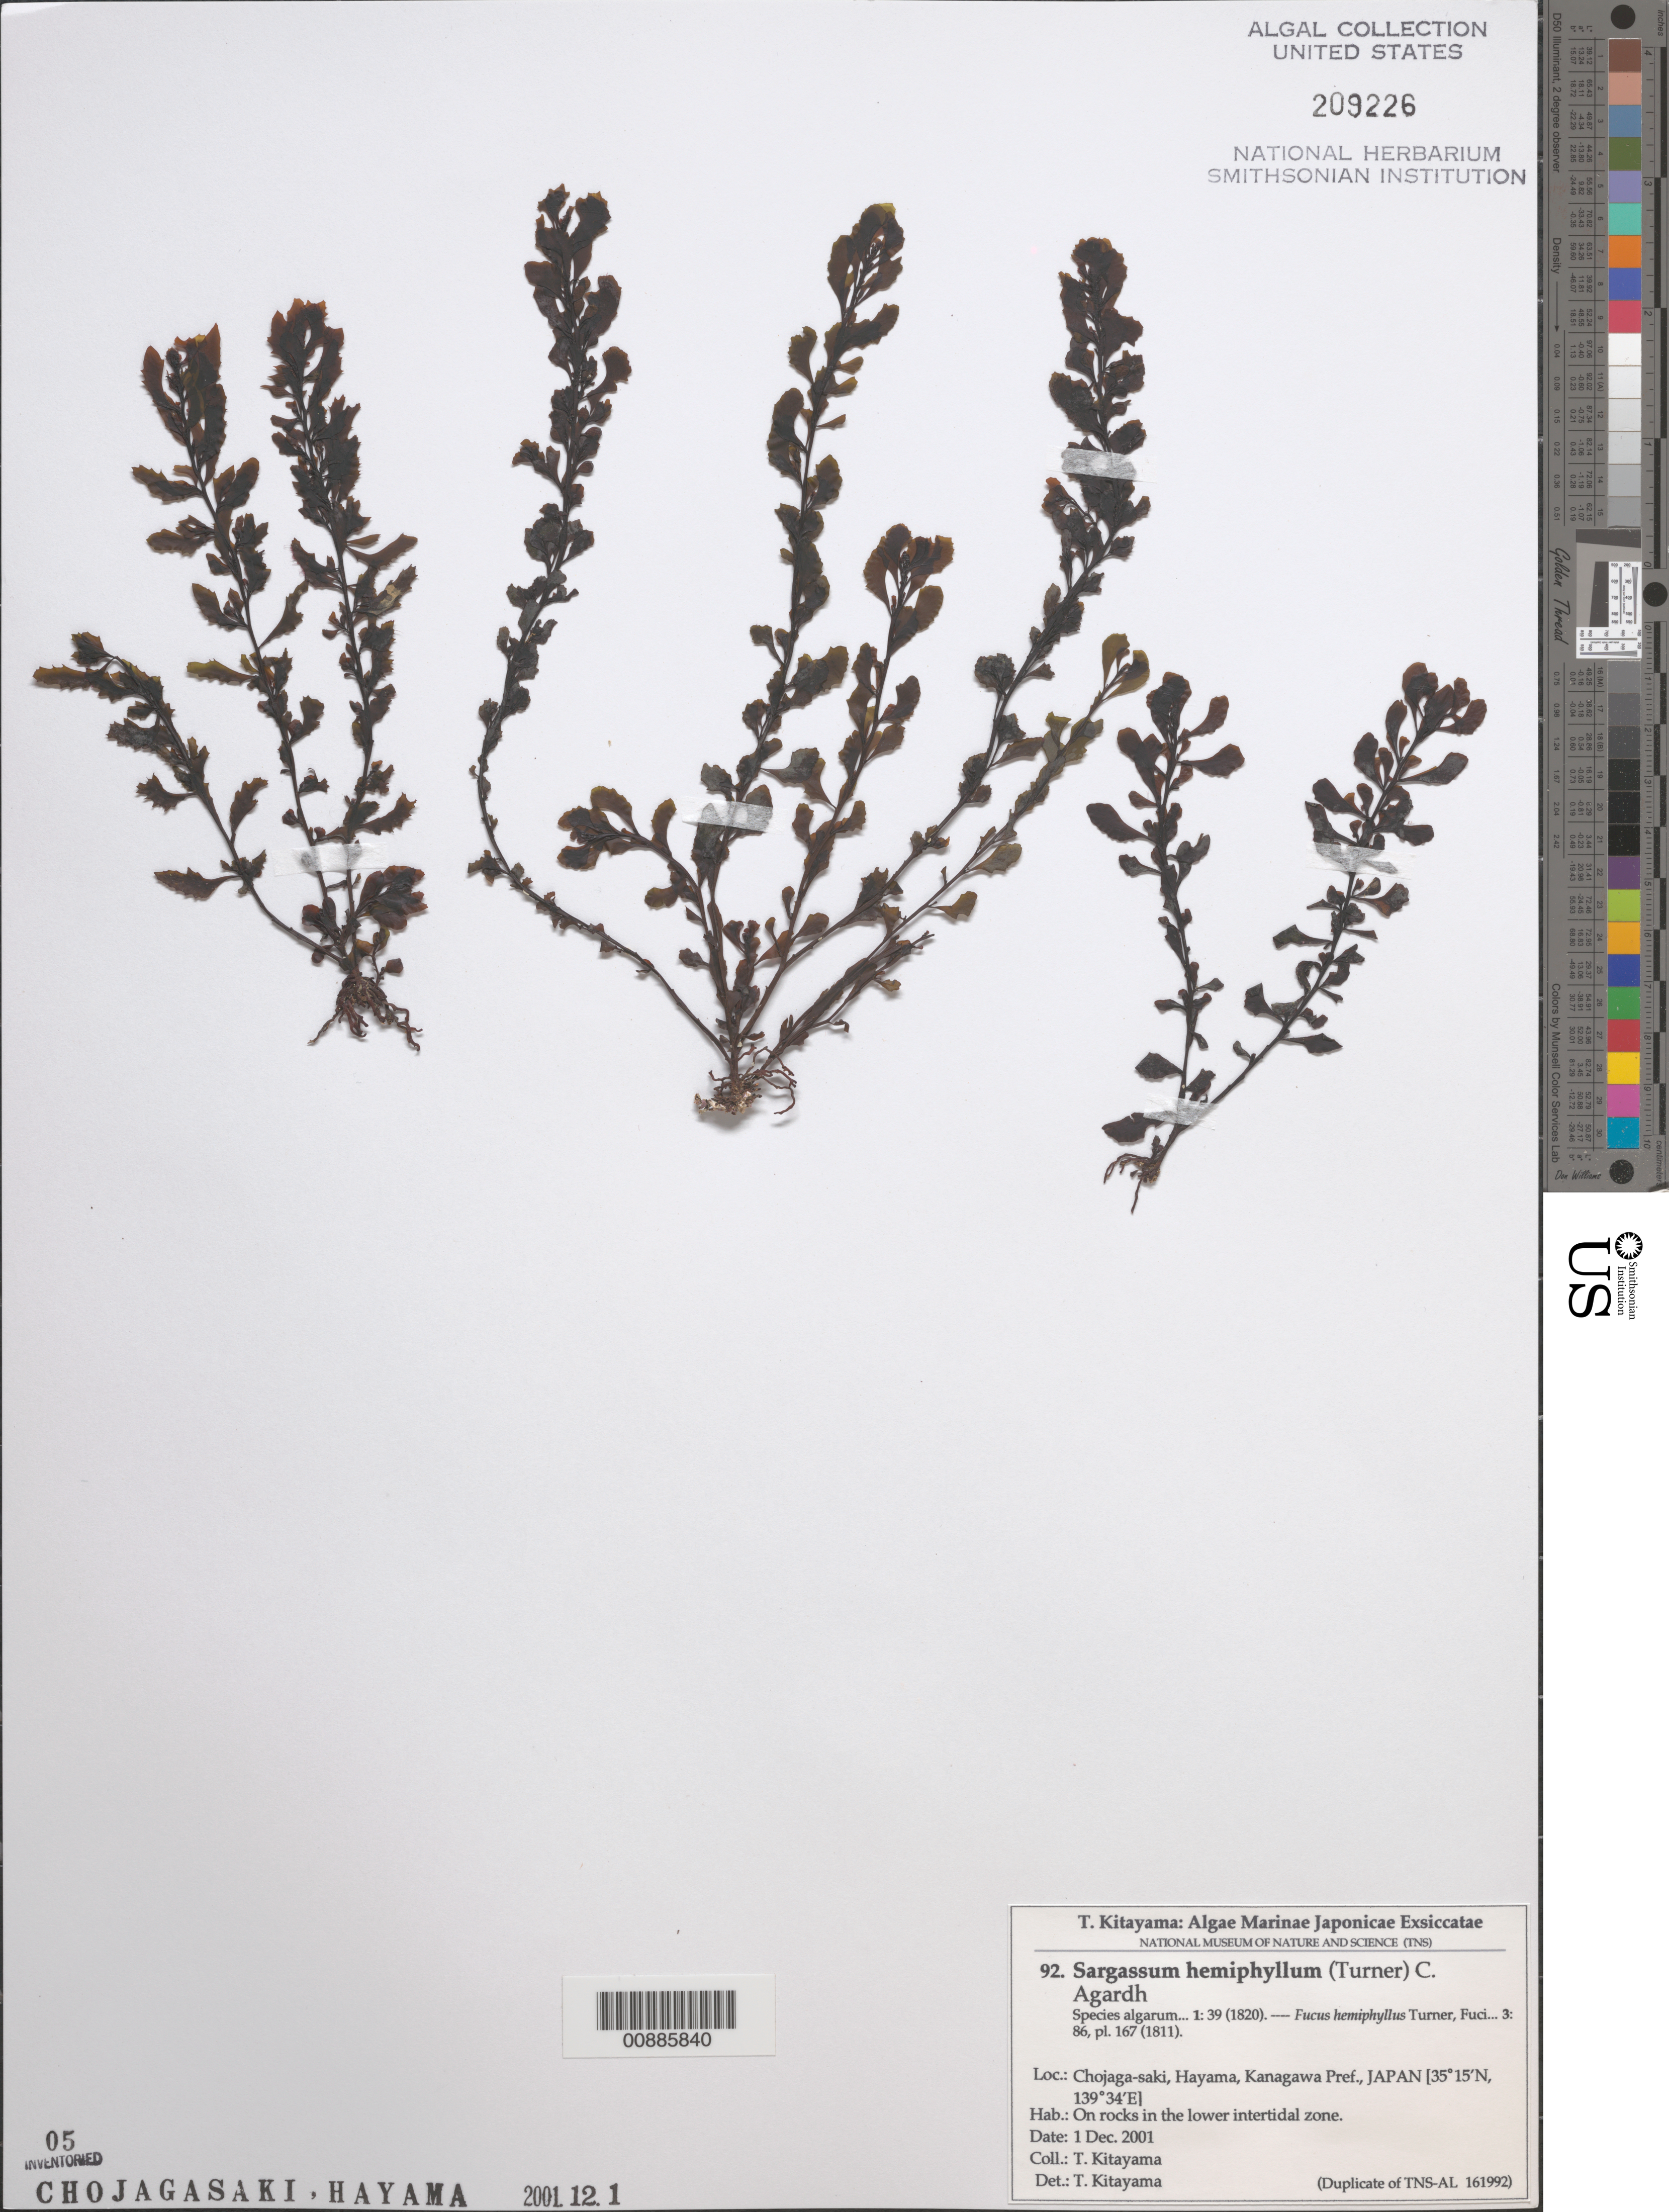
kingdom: Chromista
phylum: Ochrophyta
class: Phaeophyceae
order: Fucales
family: Sargassaceae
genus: Sargassum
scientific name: Sargassum hemiphyllum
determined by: Kitayama, T.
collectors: T. Kitayama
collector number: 92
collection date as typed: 01 Dec 2001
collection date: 2001-12-01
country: Japan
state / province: Kanagawa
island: Honshu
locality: Chojaga-saki, Hayama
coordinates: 35 15' N, 139 34' E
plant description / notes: Kitayama, T., Algae Marinae Japonicae Exsiccatae, Fasc. IV (Nos. 76-100)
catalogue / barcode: US 209226